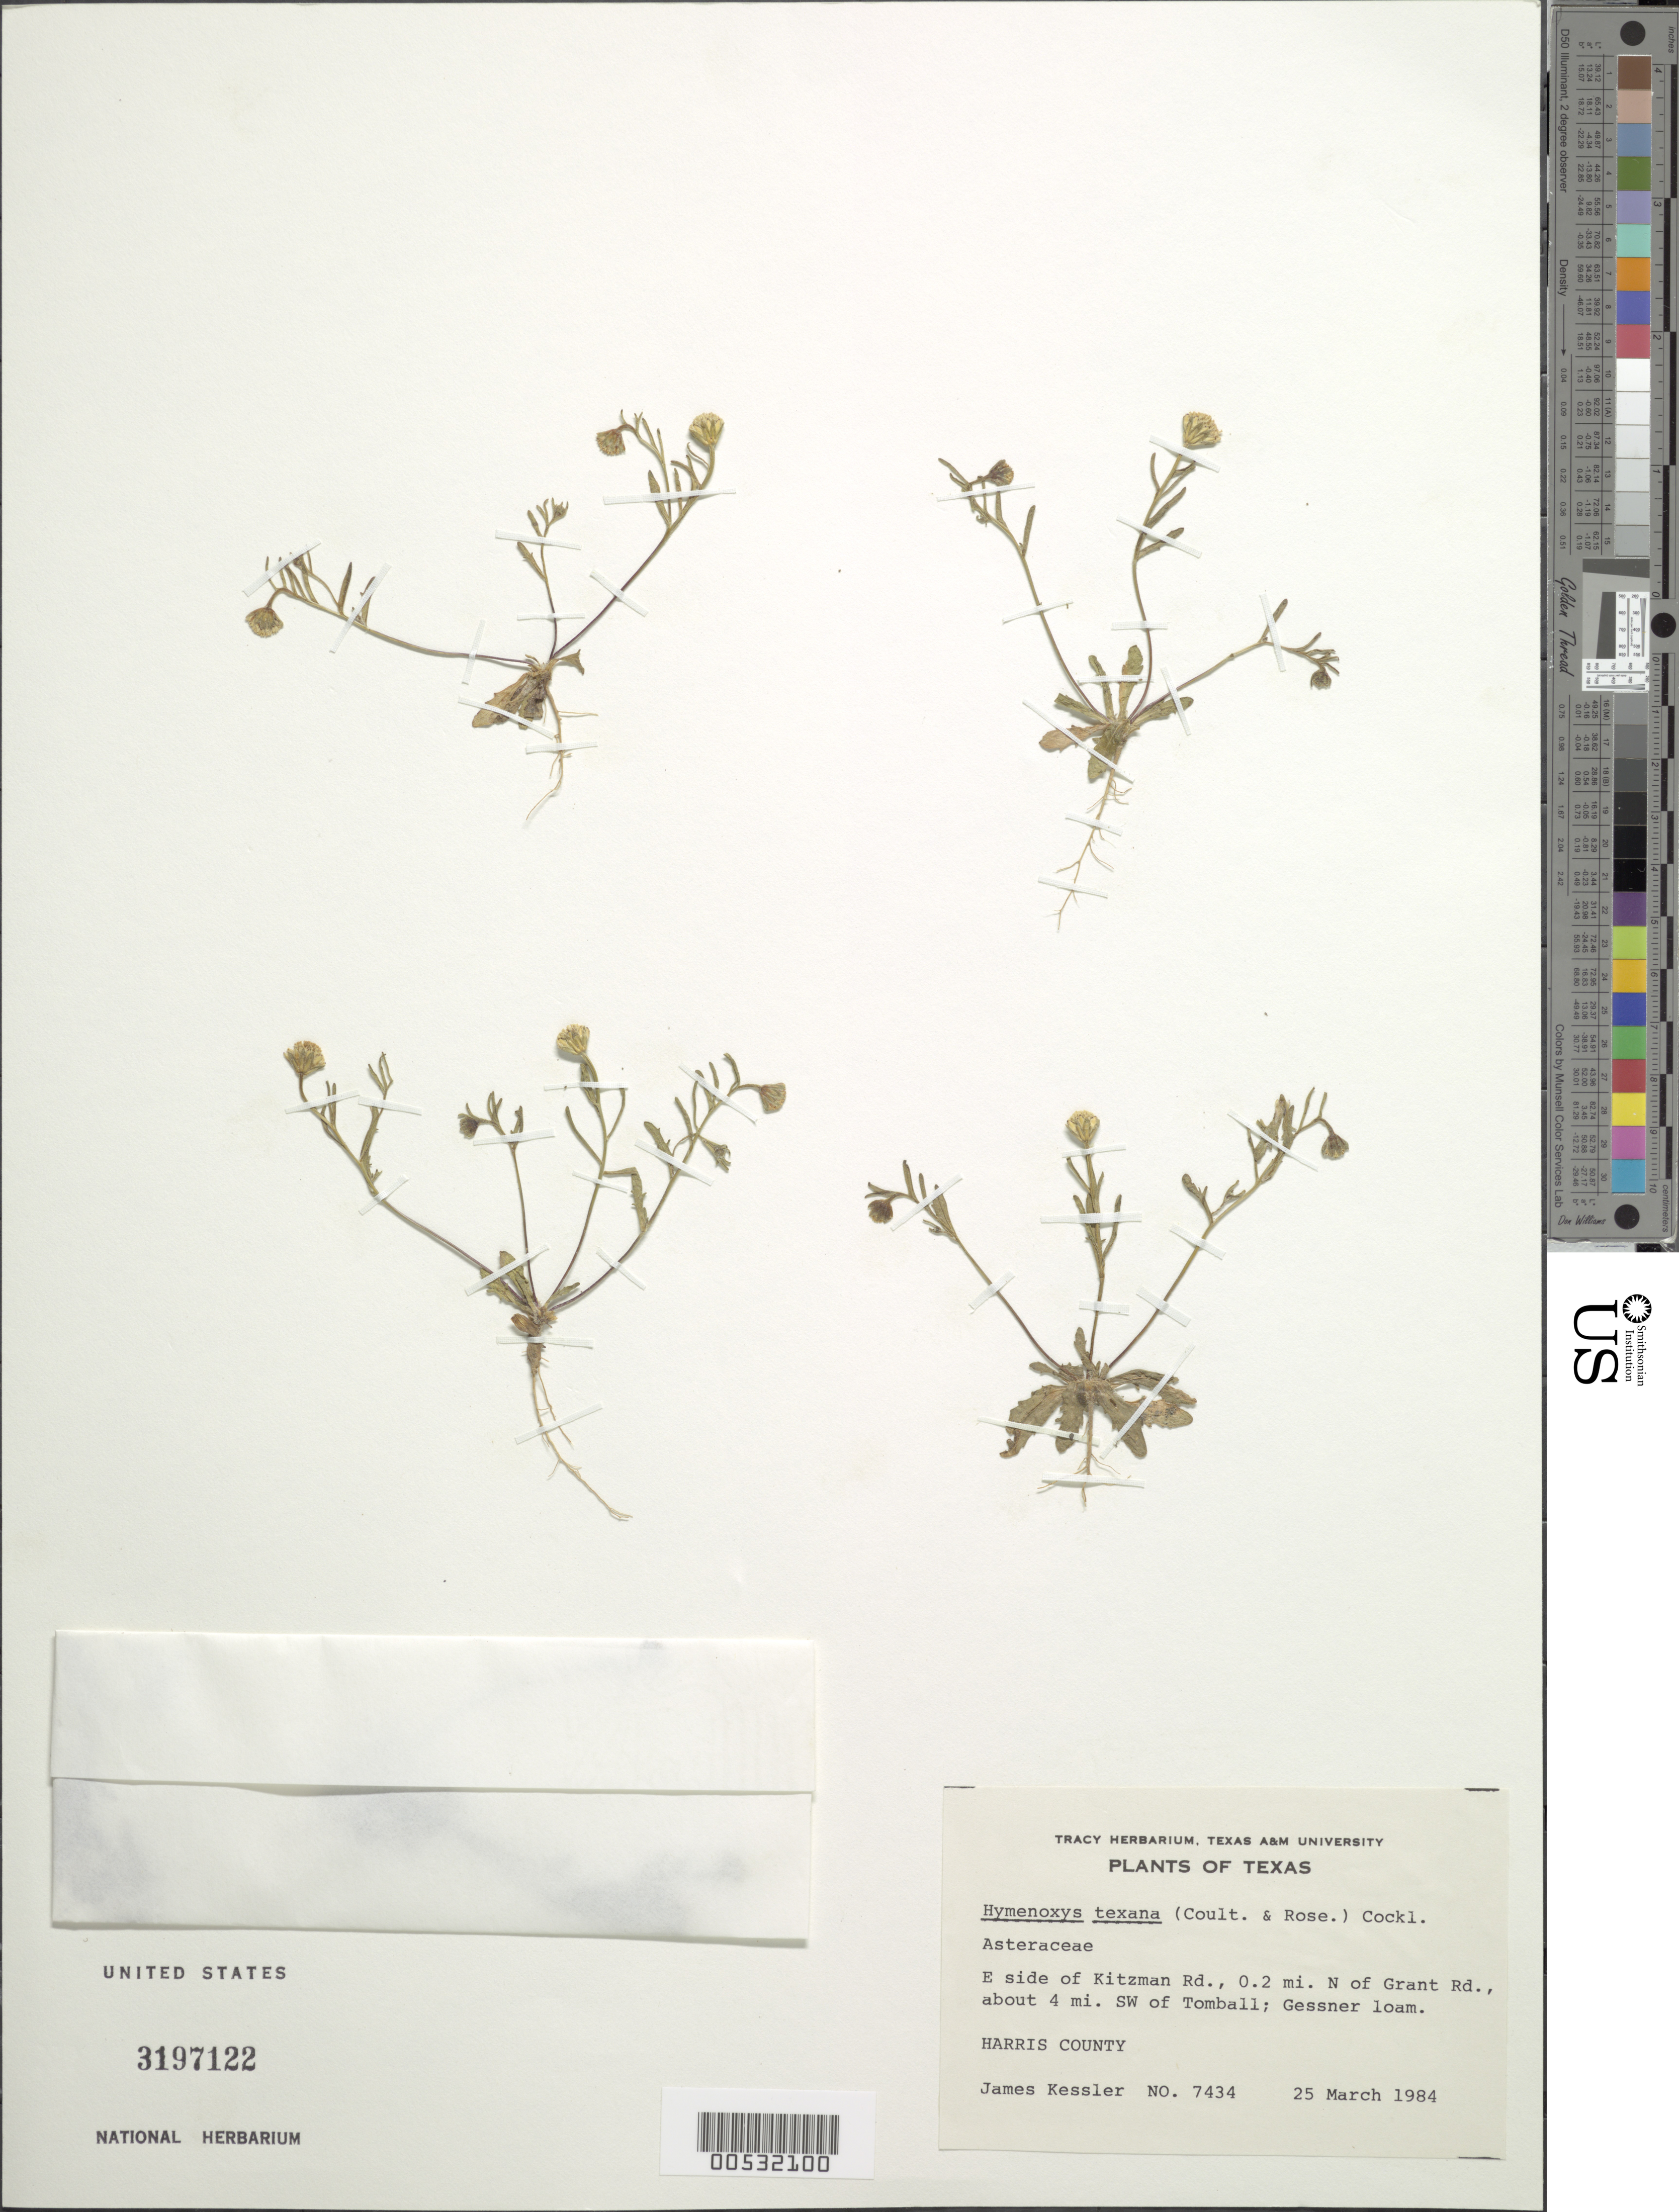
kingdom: Plantae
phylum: Tracheophyta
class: Magnoliopsida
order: Asterales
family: Asteraceae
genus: Hymenoxys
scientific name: Hymenoxys texana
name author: (J.M. Coult. & Rose) Cockerell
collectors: J. Kessler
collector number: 7434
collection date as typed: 25 Mar 1984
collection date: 1984-03-25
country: United States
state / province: Texas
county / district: Harris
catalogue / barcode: US 3197122